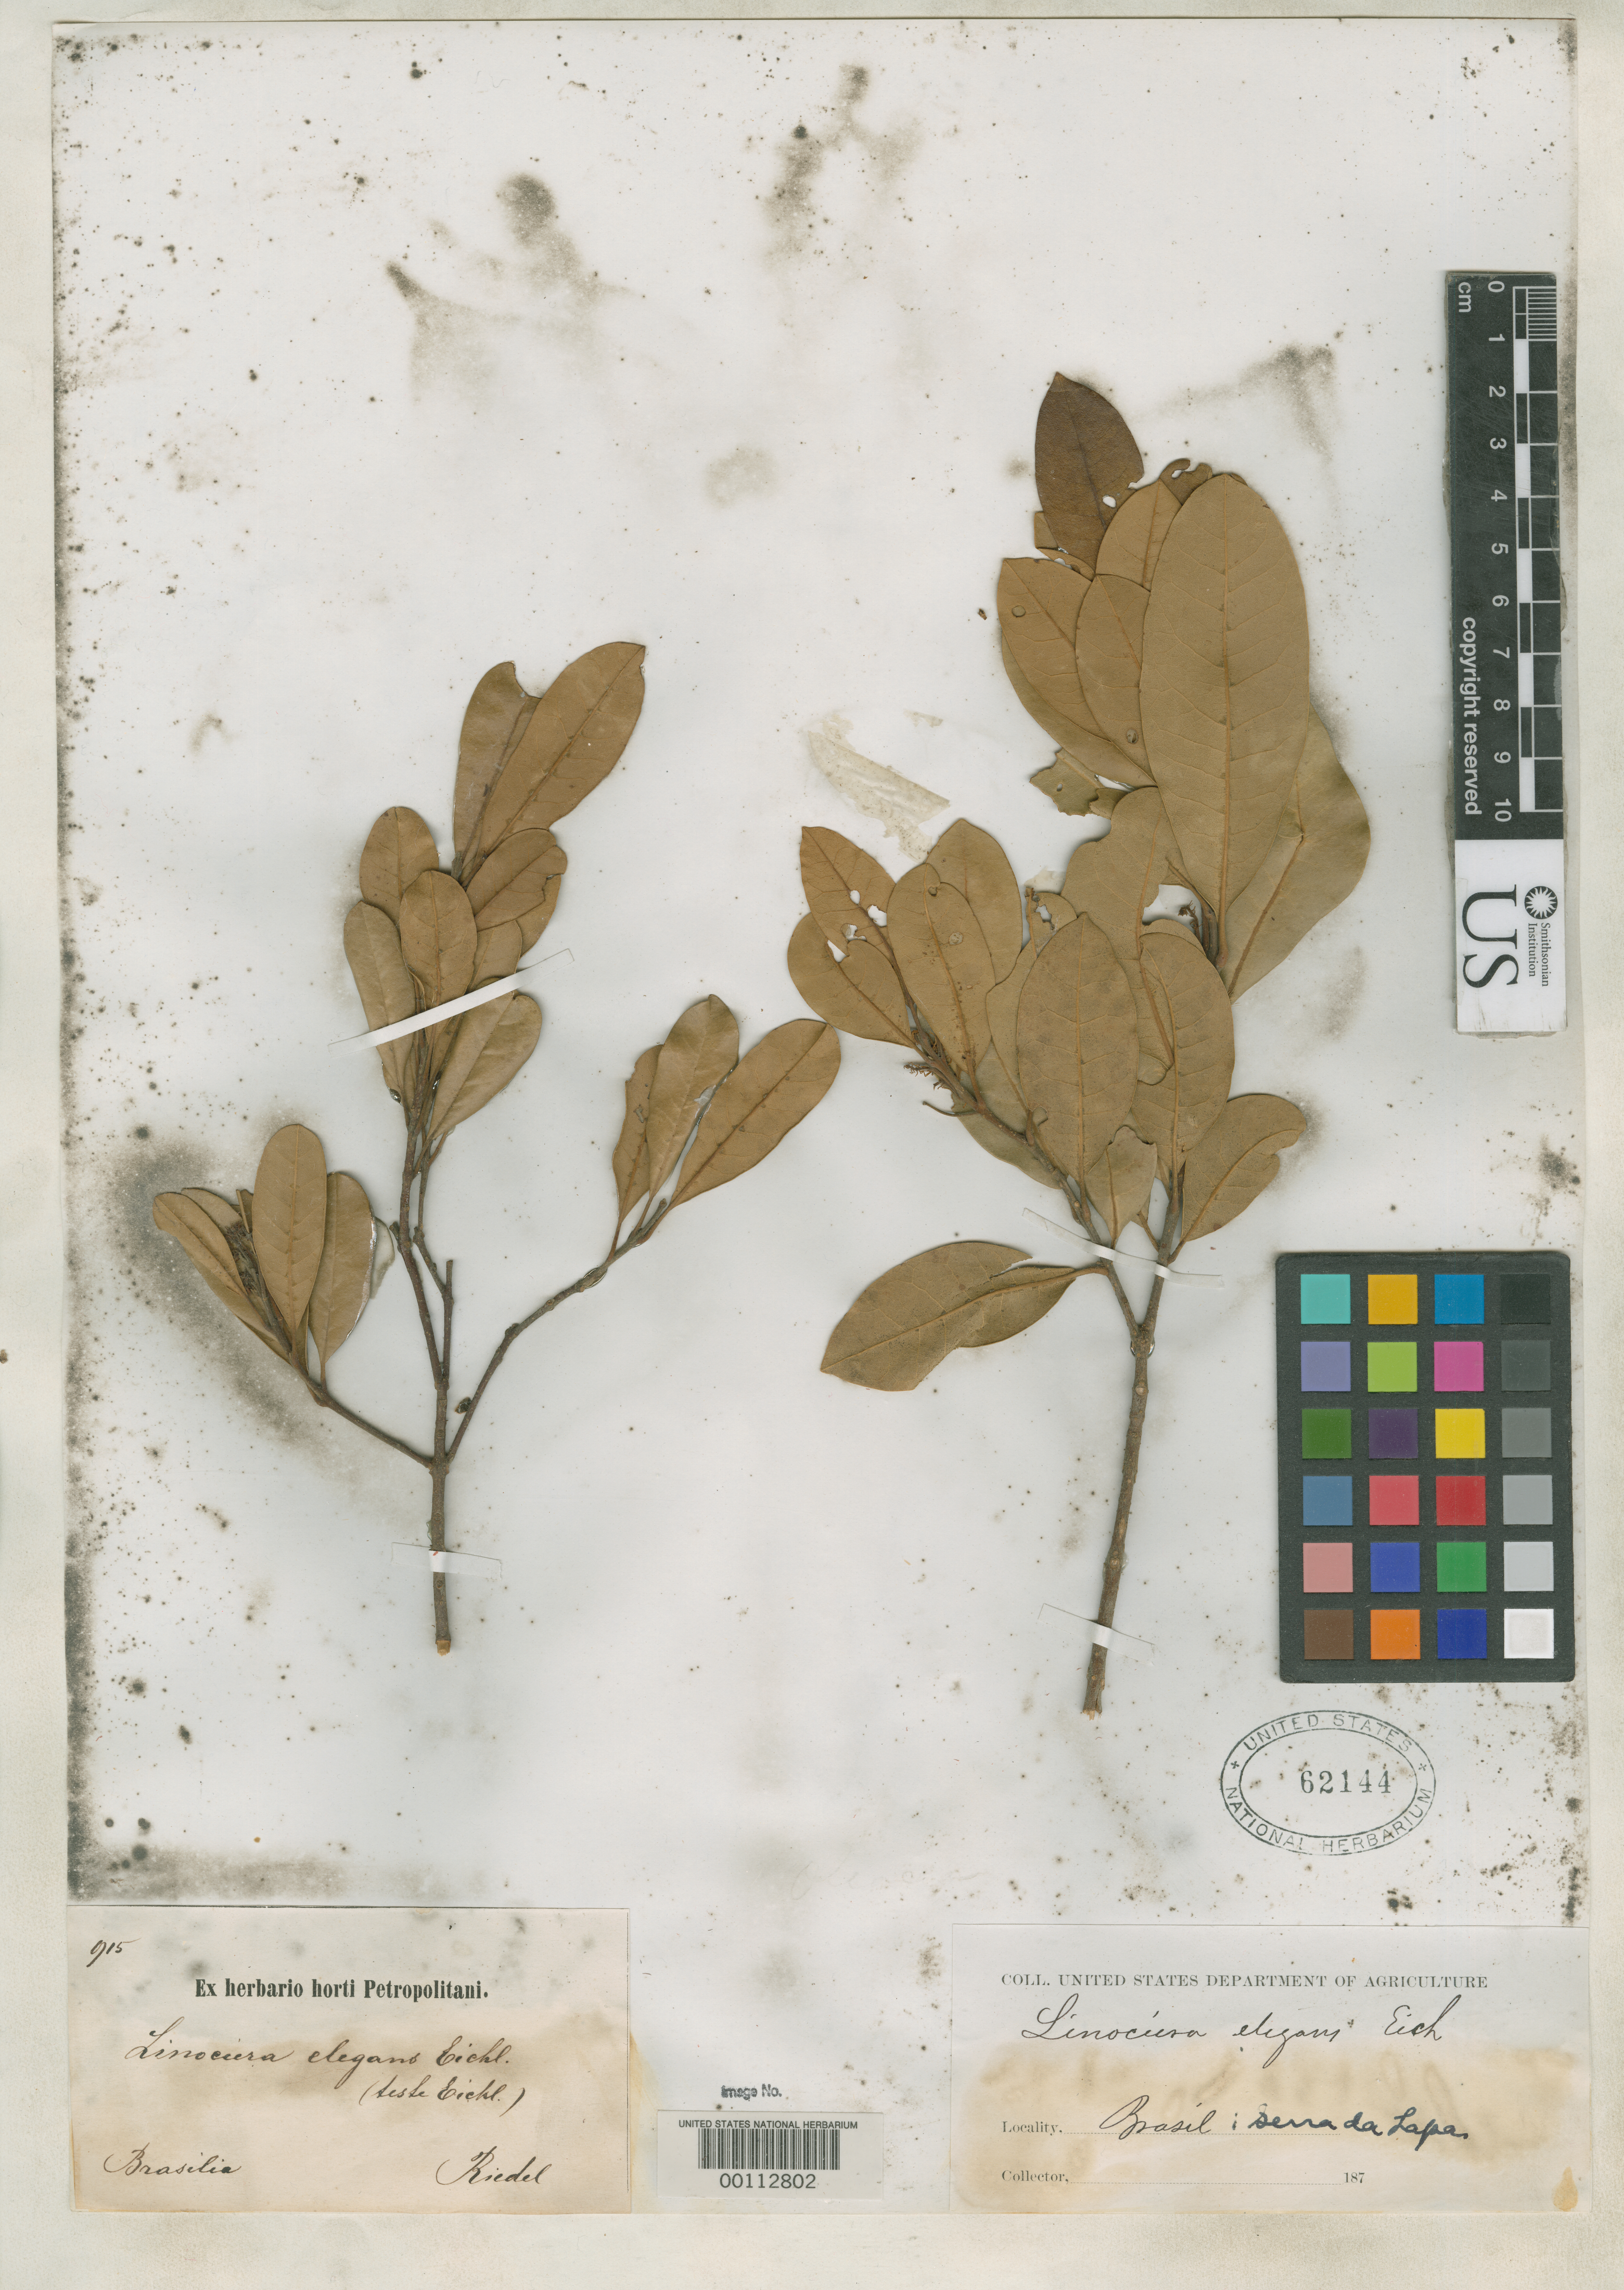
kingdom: Plantae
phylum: Tracheophyta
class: Magnoliopsida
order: Lamiales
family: Oleaceae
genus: Linociera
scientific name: Linociera elegans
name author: Eichler in Mart.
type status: Isotype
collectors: L. Riedel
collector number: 915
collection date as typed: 187-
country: Brazil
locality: Serra da Lapa.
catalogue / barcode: US 62144